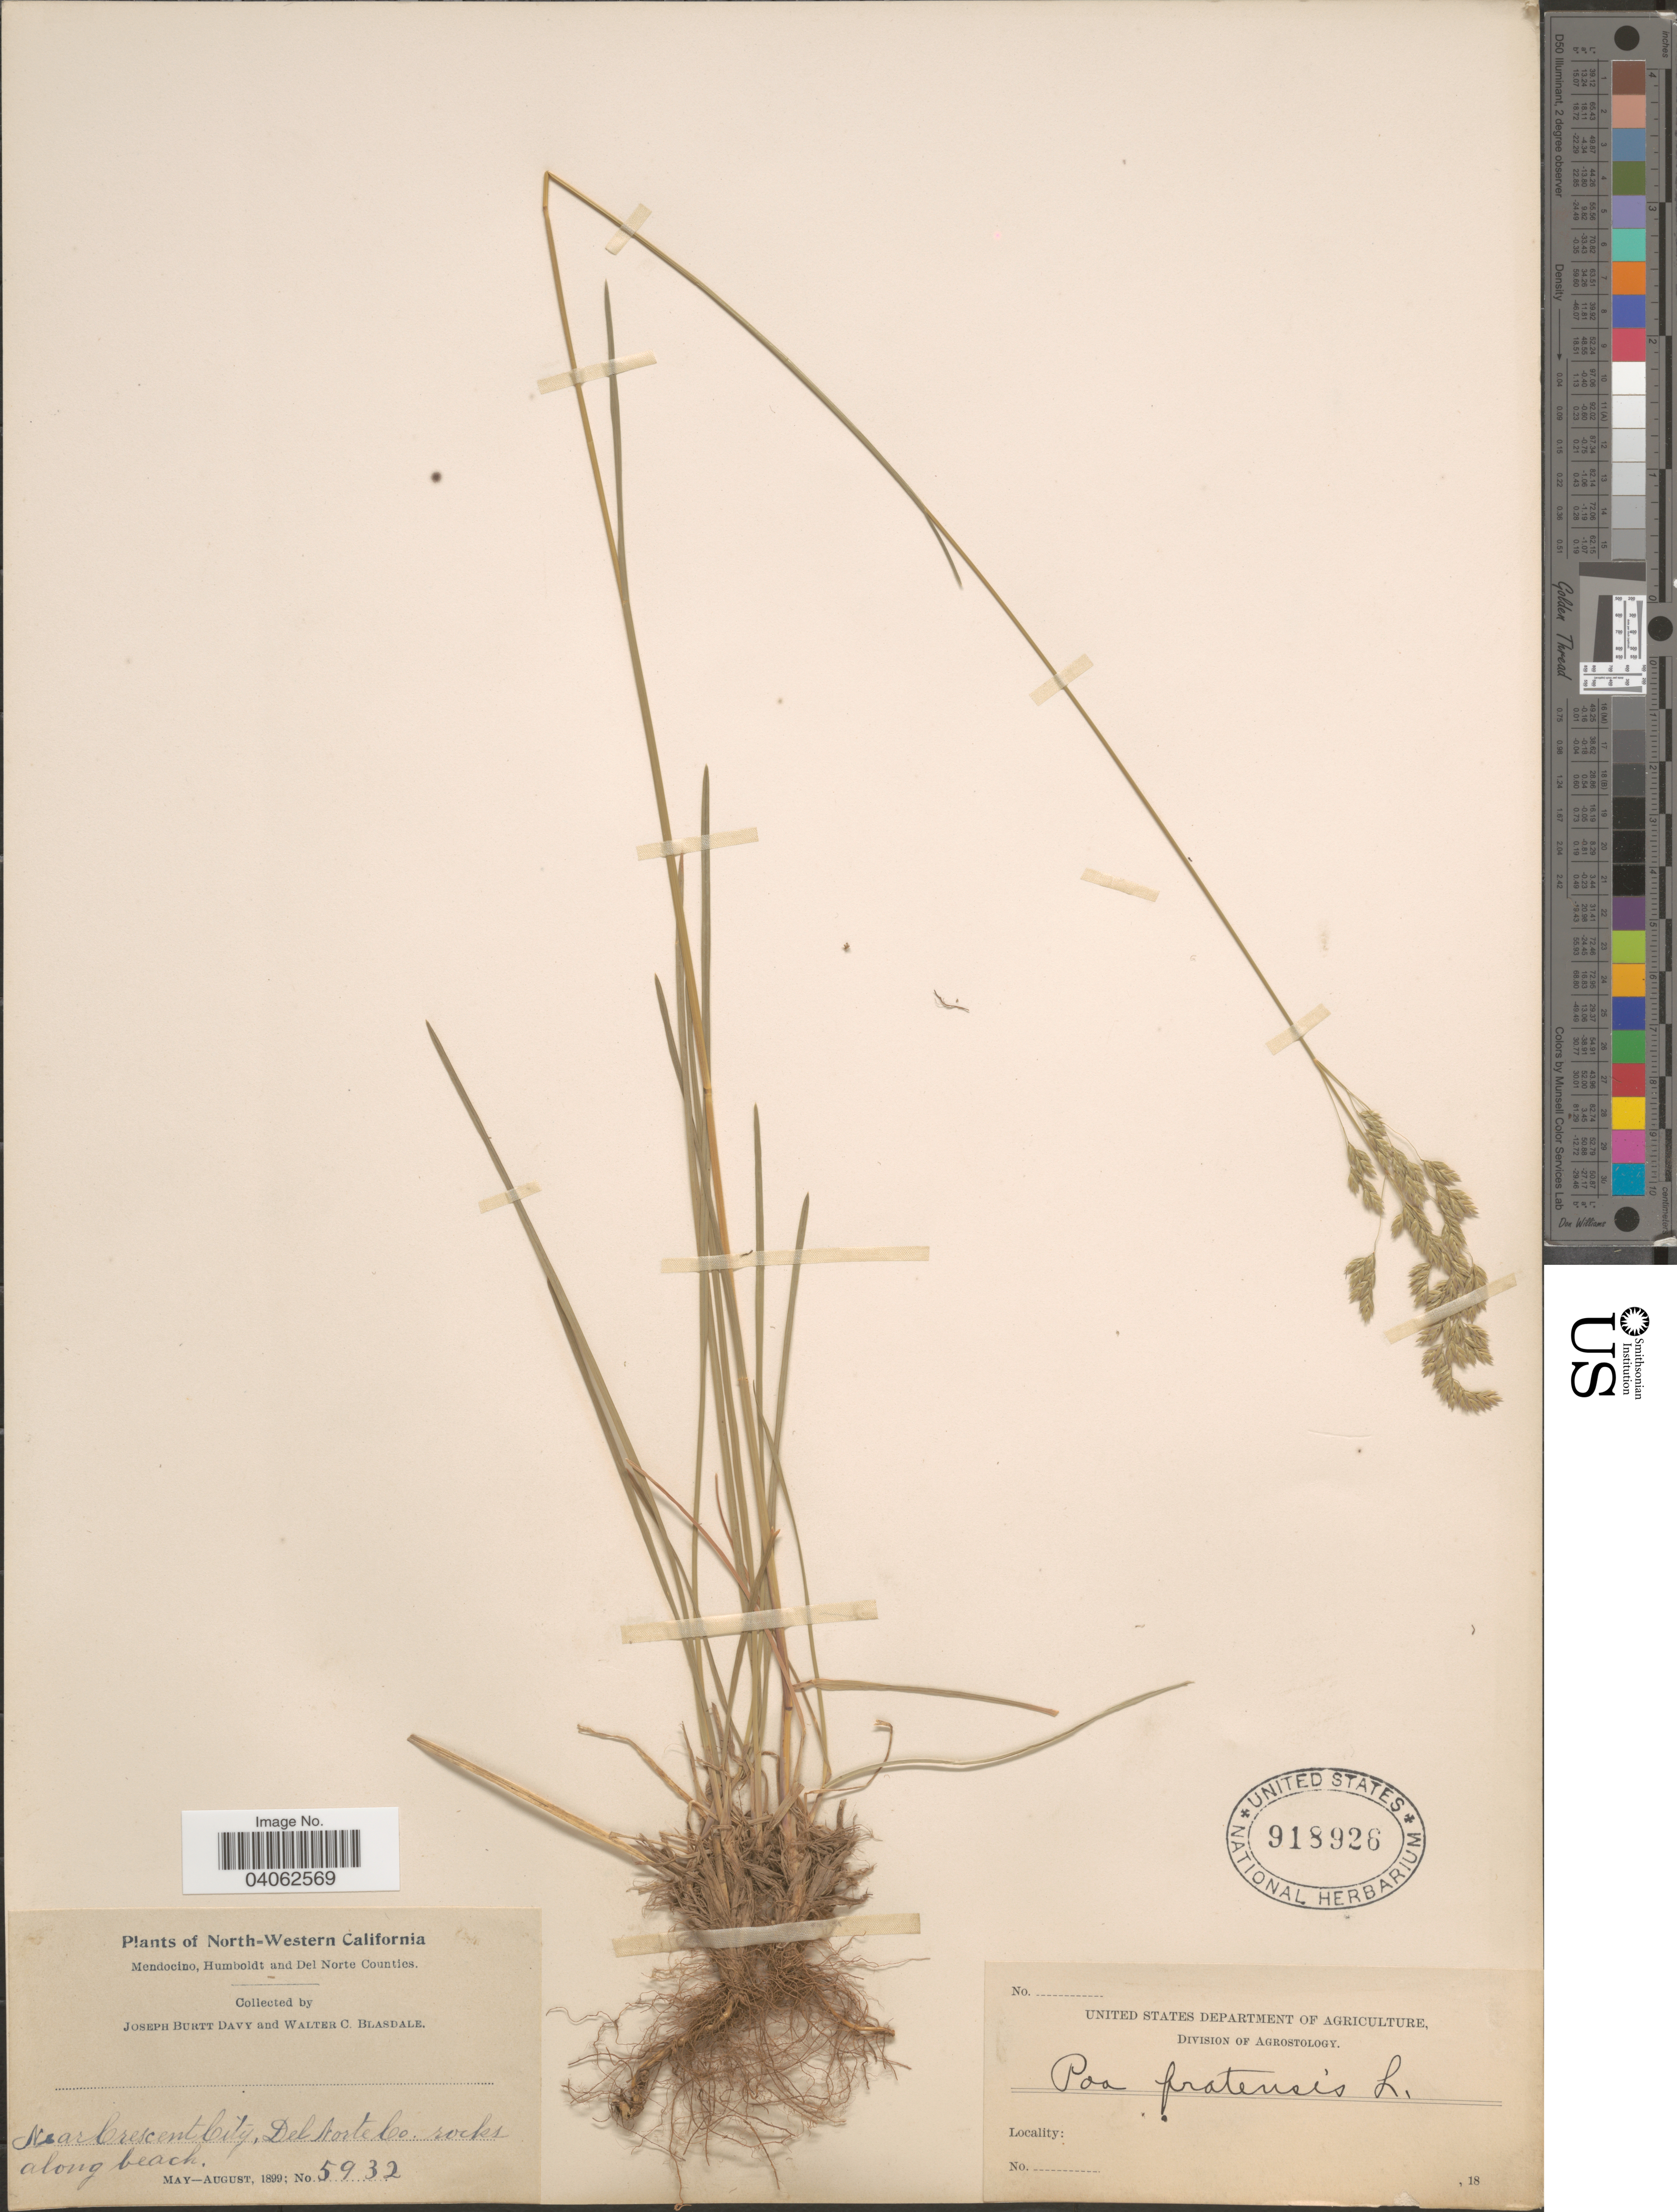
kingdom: Plantae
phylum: Tracheophyta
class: Liliopsida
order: Poales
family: Poaceae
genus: Poa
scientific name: Poa pratensis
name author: L.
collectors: J. Burtt Davy & W. Blasdale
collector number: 5932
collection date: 1899-05/1899-08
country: United States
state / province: California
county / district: Del Norte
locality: North-Western California. Near Crescent City, Del Norte Co.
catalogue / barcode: US 918926